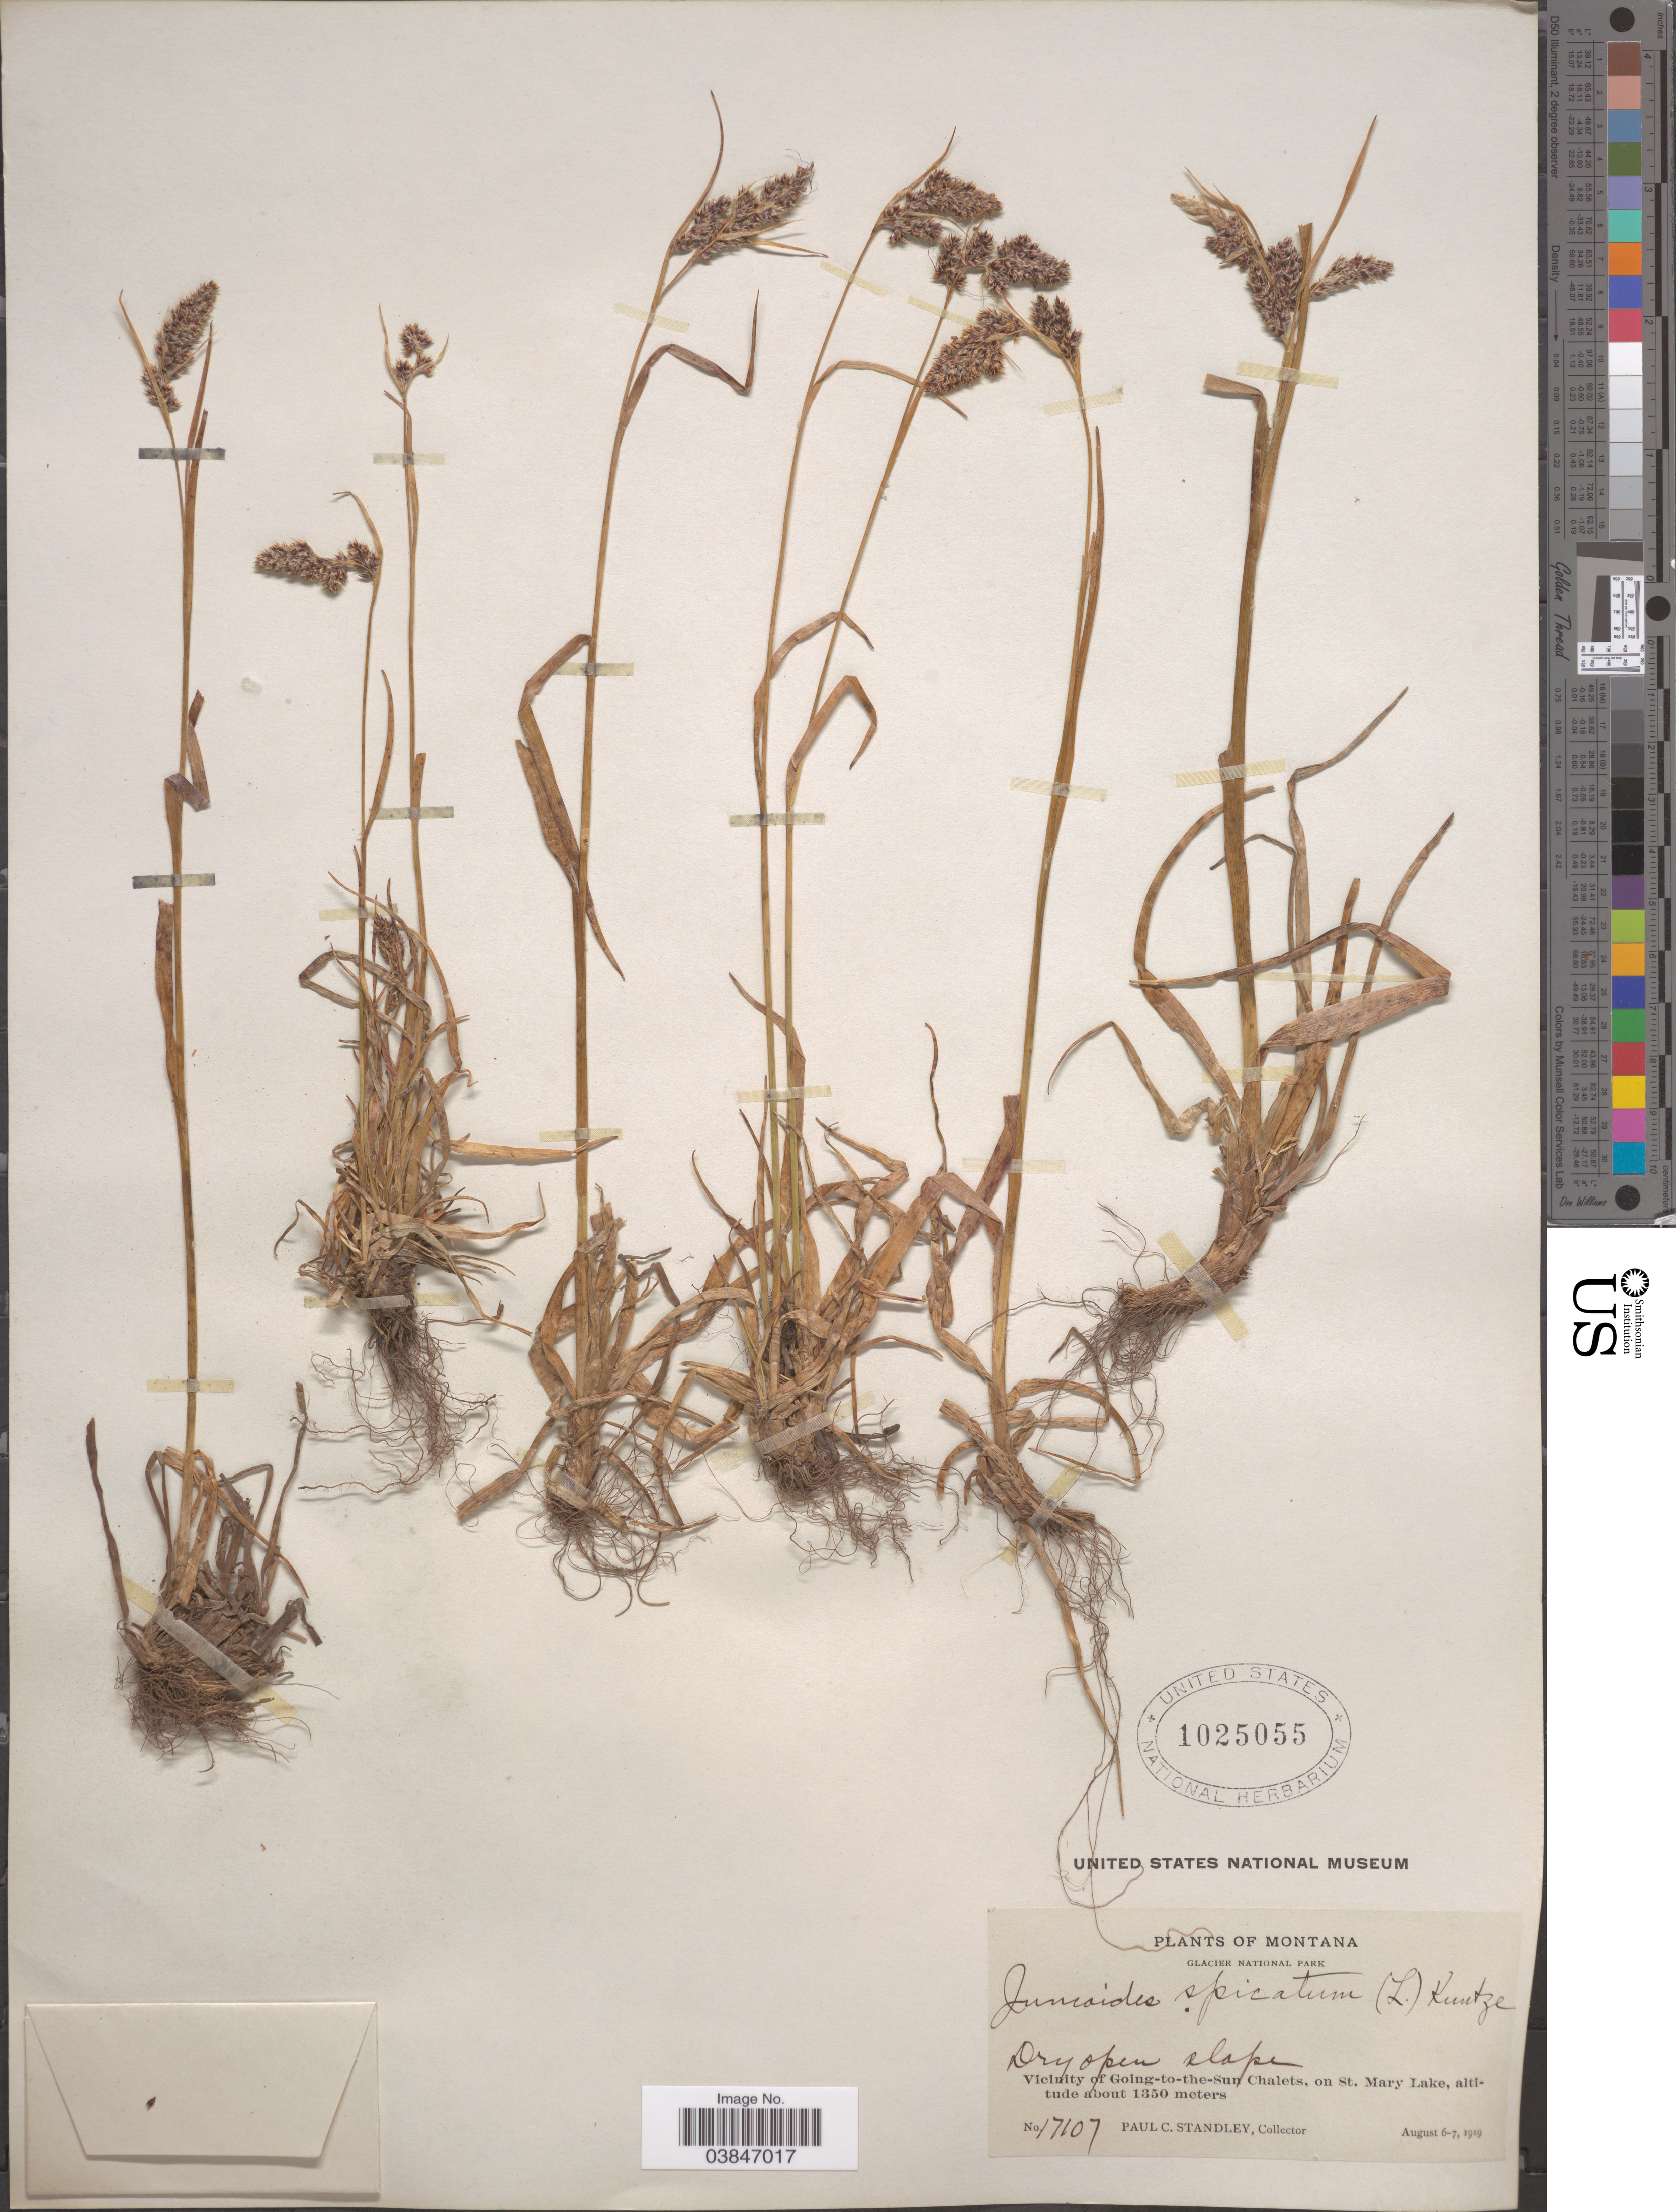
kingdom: Plantae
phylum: Tracheophyta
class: Liliopsida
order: Poales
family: Juncaceae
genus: Luzula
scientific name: Luzula spicata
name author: (L.) DC.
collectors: P. C. Standley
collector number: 17107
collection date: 1919-08-06/1919-08-07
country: United States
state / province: Montana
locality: Glacier National Park. Vicinity of Going-to-the-Sun Chalets, on St. Mary Lake.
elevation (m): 1350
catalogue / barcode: US 1025055